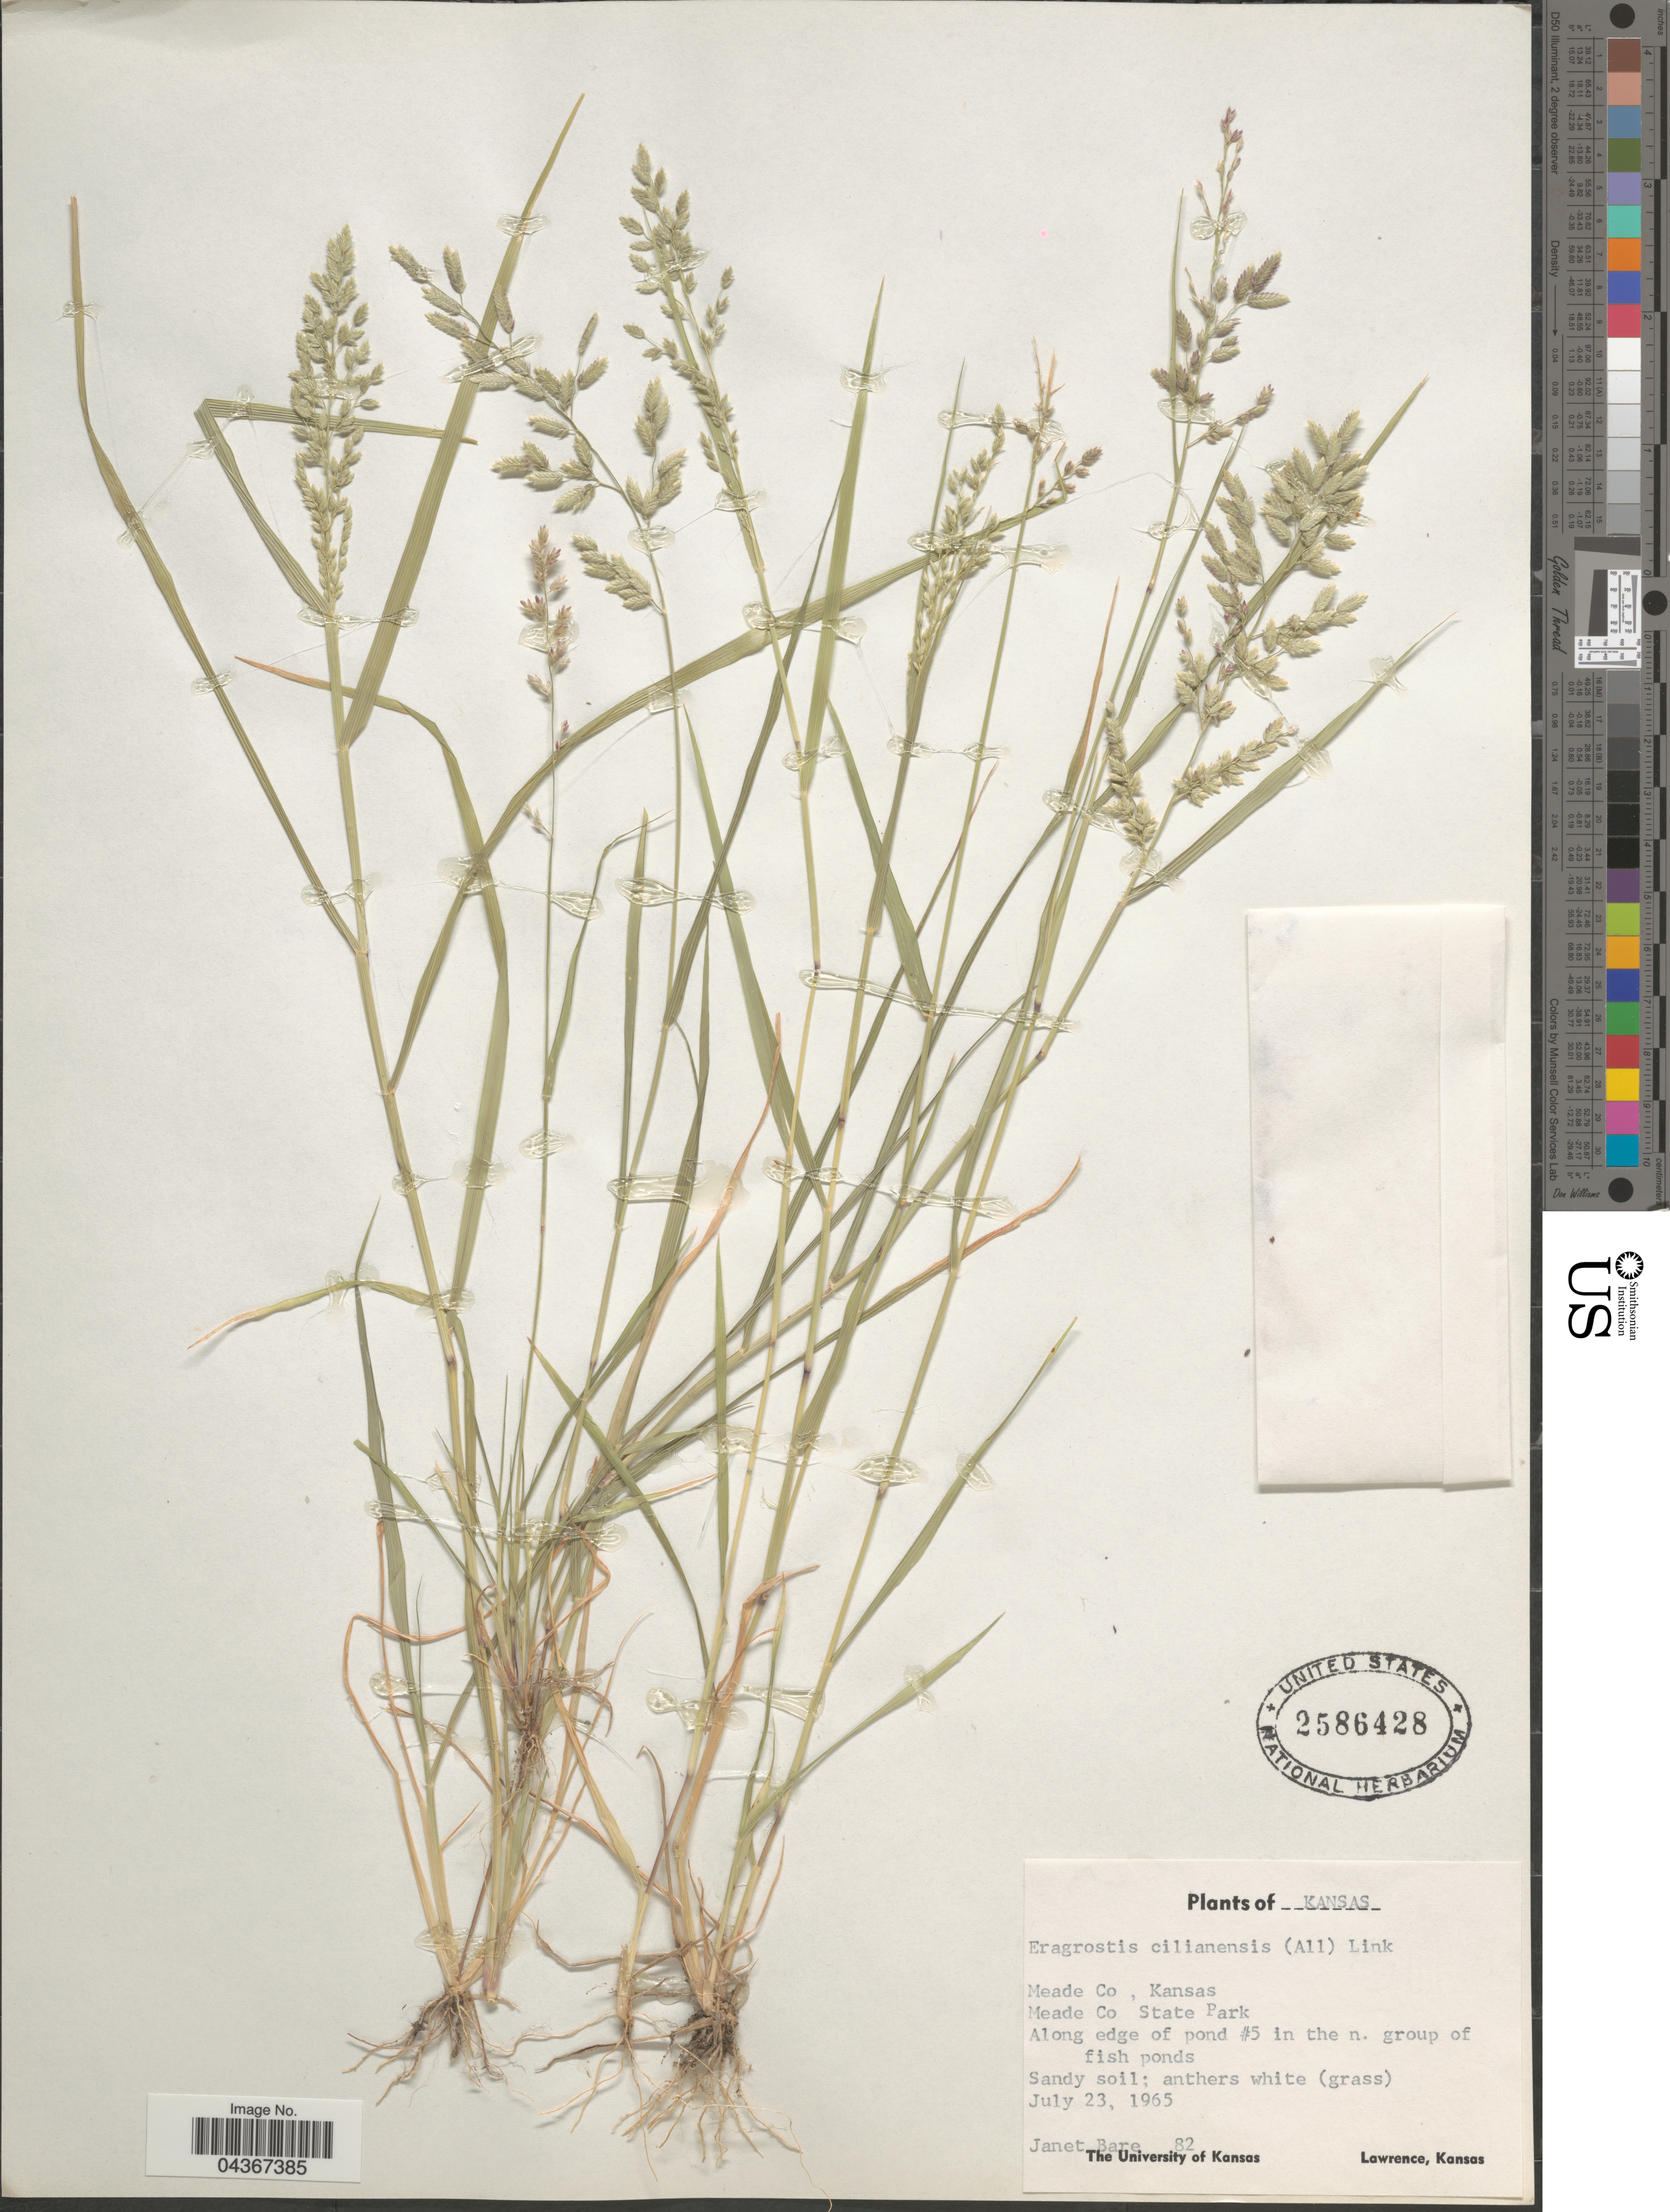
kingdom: Plantae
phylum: Tracheophyta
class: Liliopsida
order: Poales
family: Poaceae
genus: Eragrostis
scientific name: Eragrostis cilianensis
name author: (Bellardi) Vignolo ex Janch.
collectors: J. Baré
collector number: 82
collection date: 1965-07-23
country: United States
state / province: Kansas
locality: Meade Co. Meade Co State Park. Along edge of pond #5 in the n. group of fish ponds.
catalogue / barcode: US 2586428